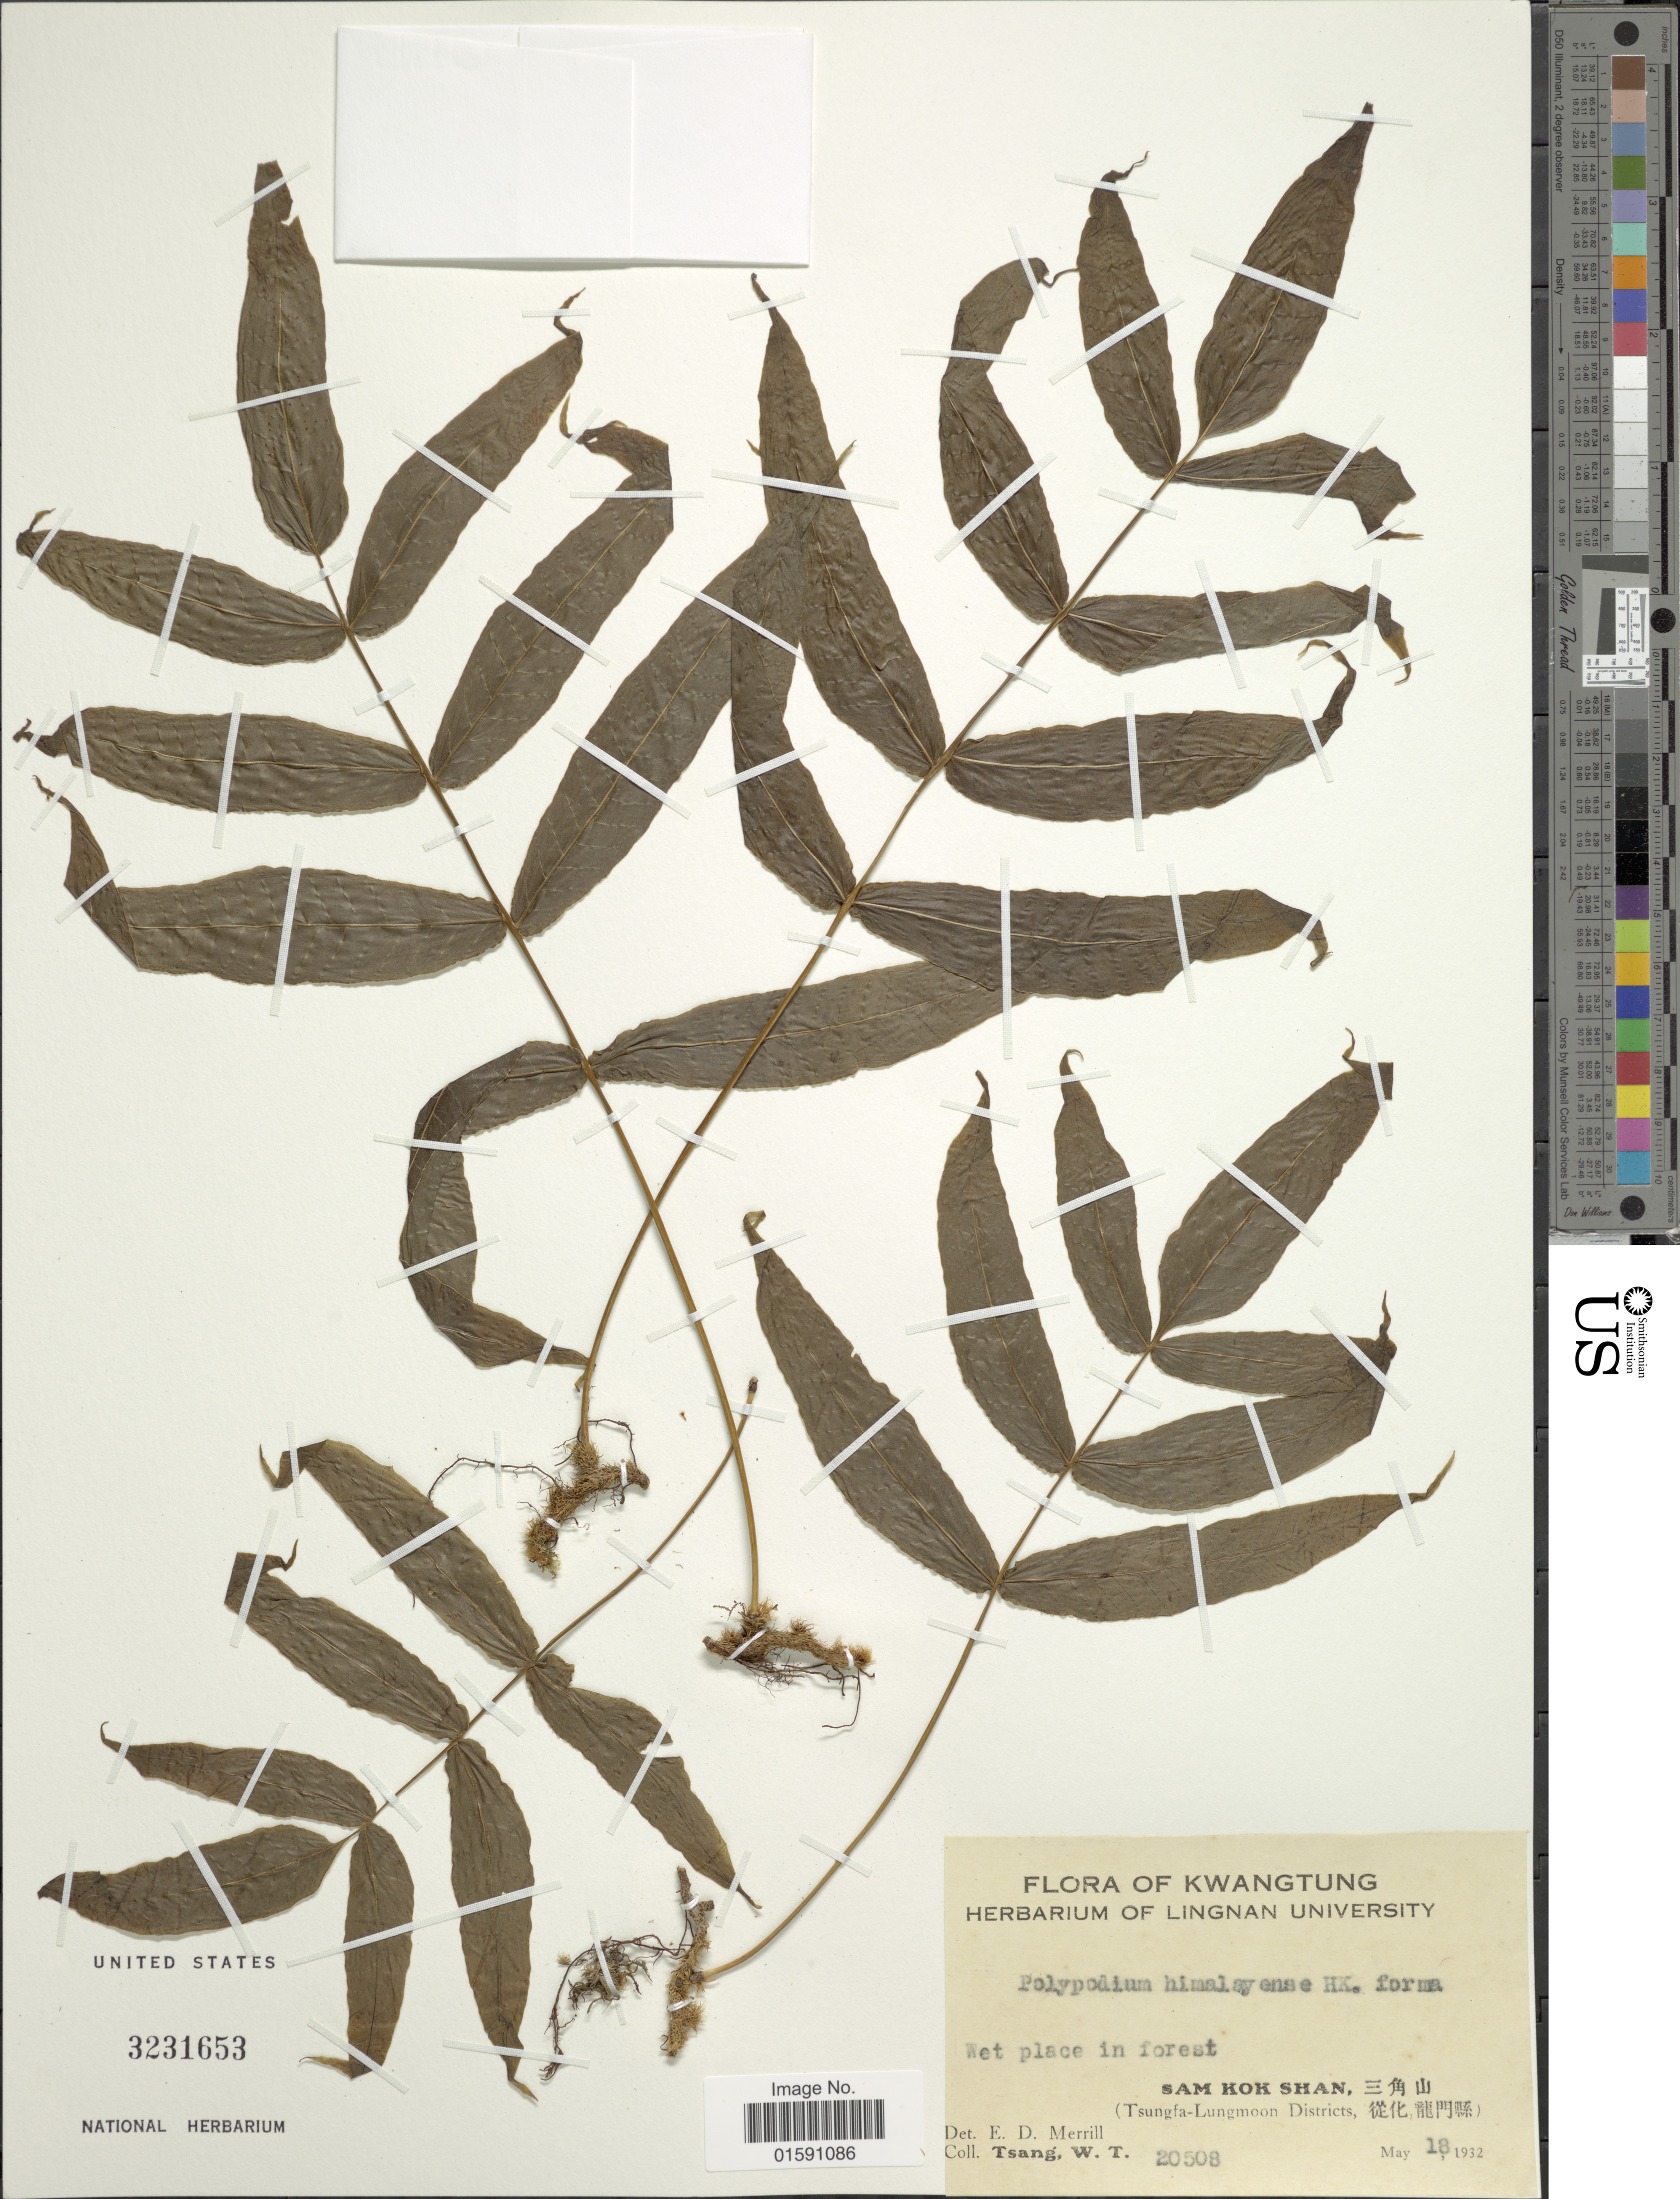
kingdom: Plantae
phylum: Tracheophyta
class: Polypodiopsida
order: Polypodiales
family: Polypodiaceae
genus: Arthromeris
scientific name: Arthromeris himalayensis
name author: (Hook.) Ching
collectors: W. T. Tsang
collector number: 20508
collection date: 1932-05-18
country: China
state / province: Guangdong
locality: Kwangtung, Sam Kok Shan (Tsungfa-Lungmoon District)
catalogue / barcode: US 3231653